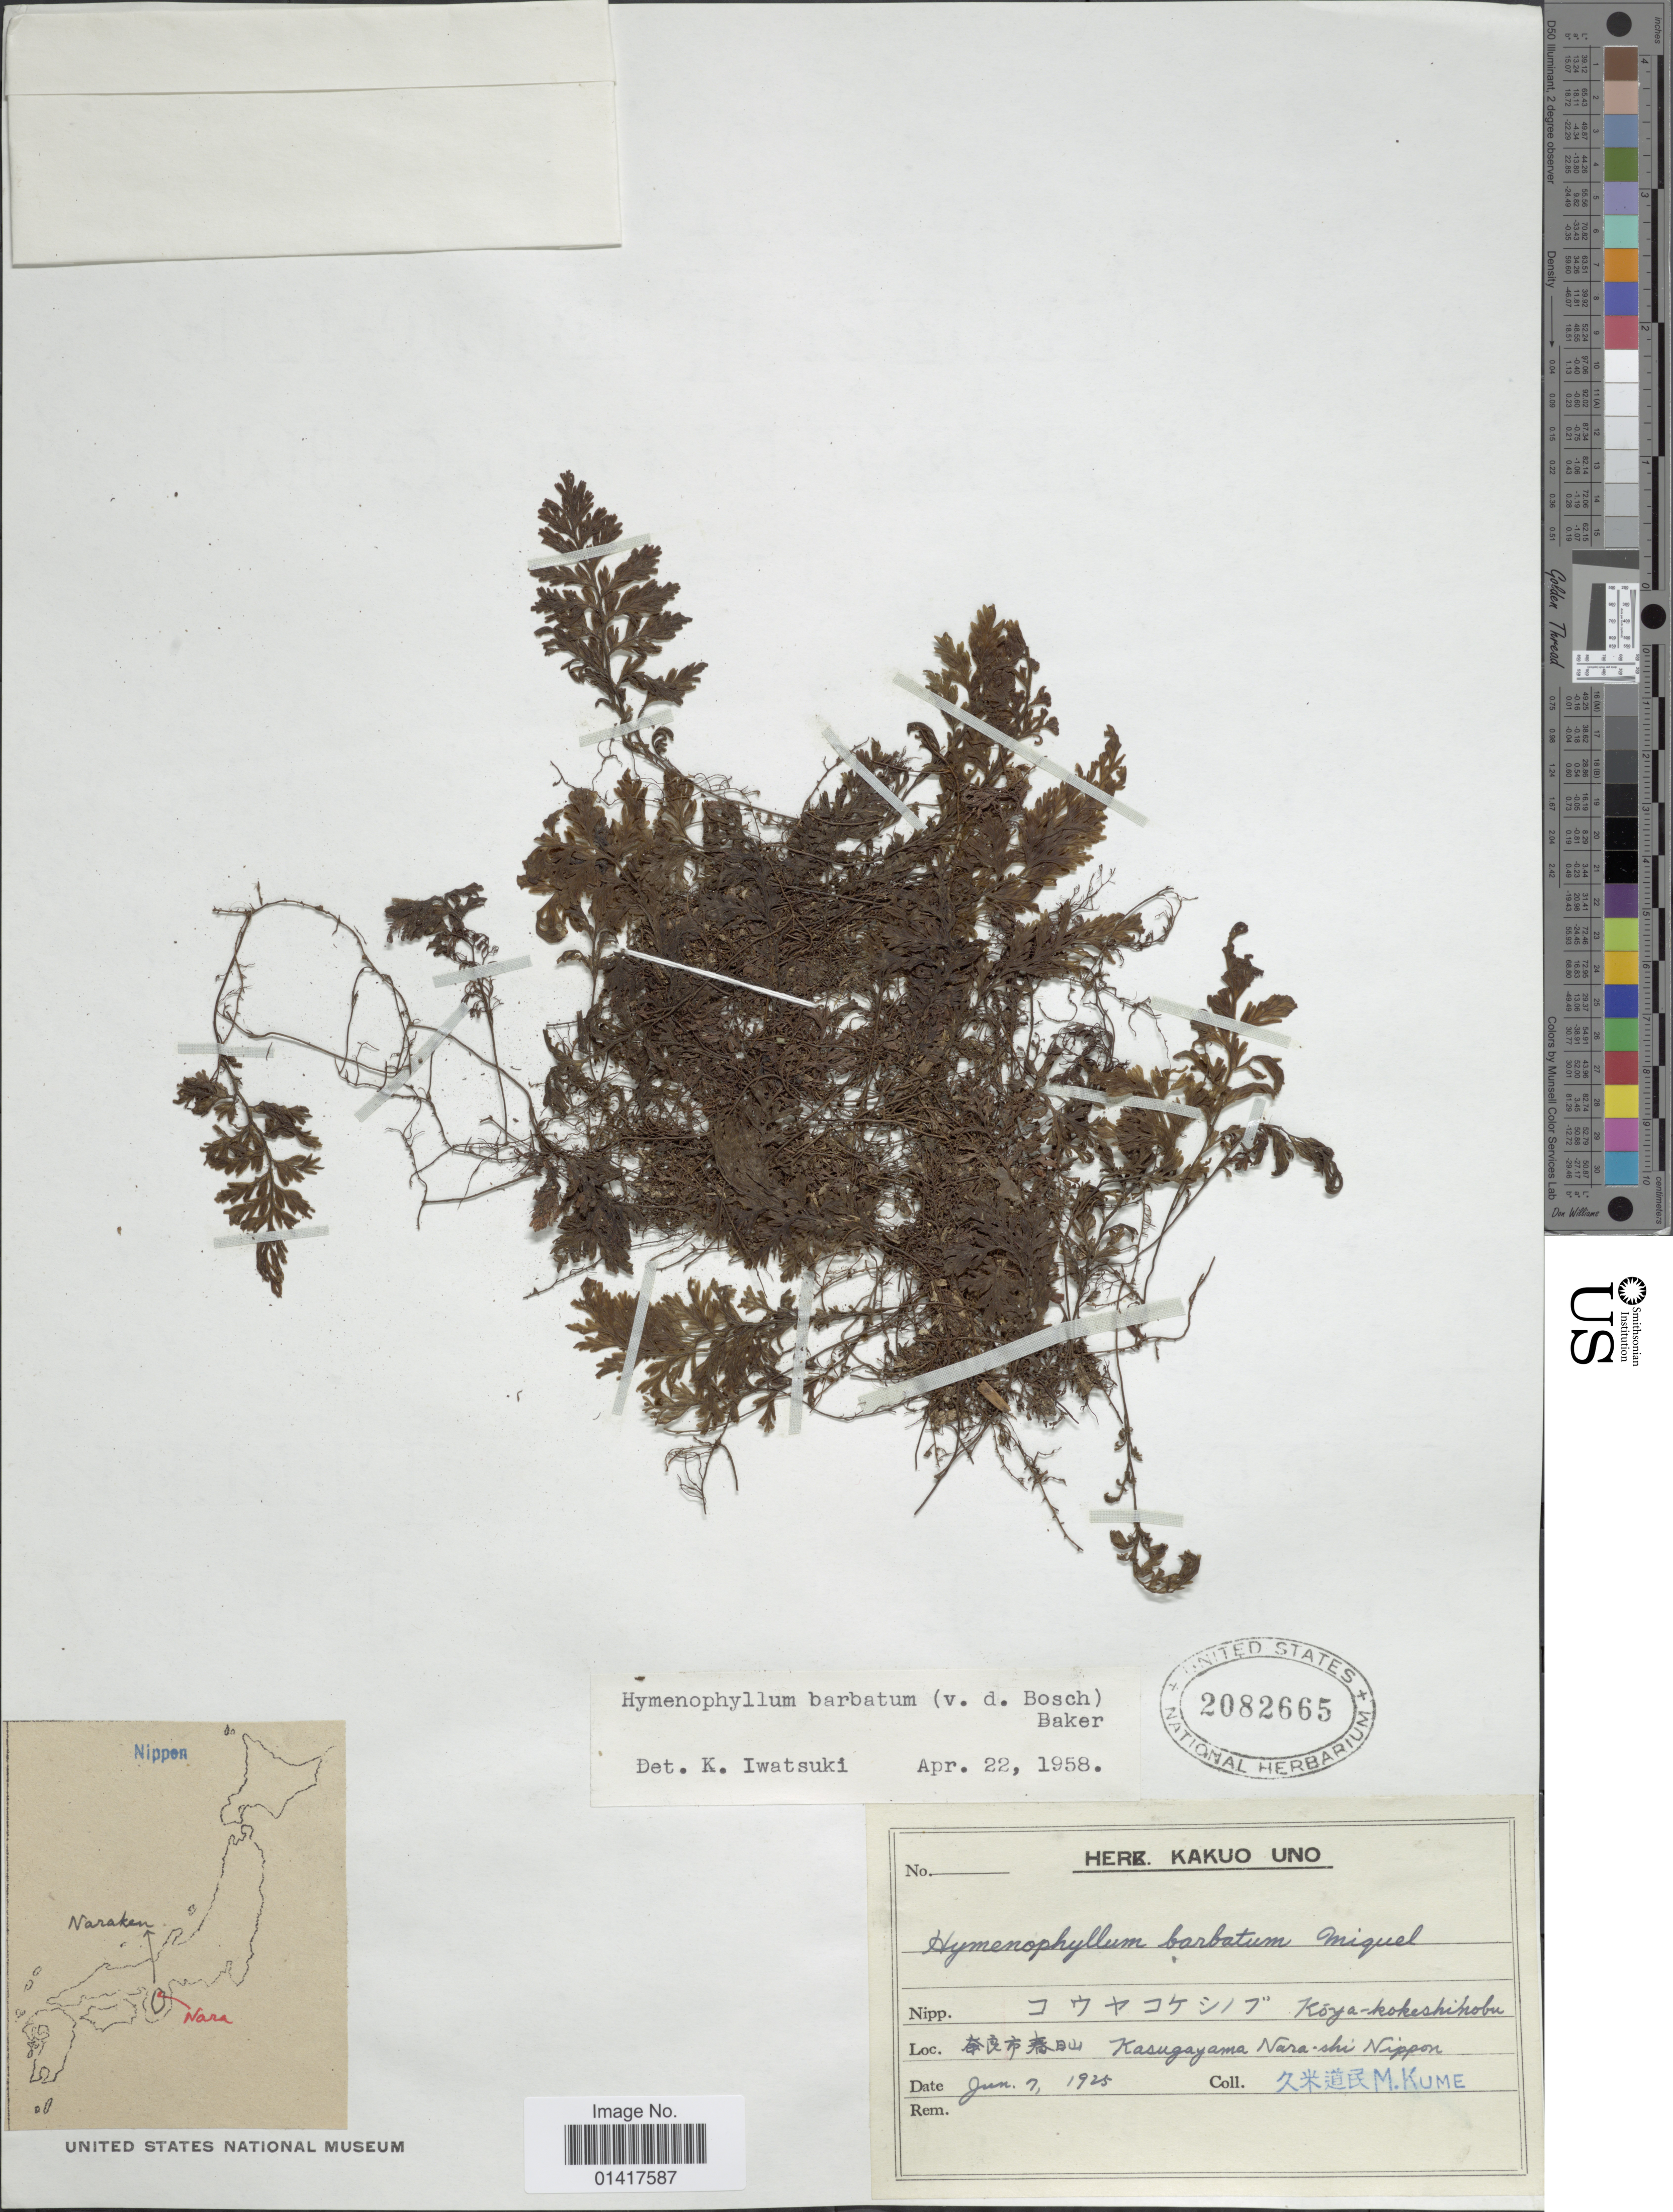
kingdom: Plantae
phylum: Tracheophyta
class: Polypodiopsida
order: Hymenophyllales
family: Hymenophyllaceae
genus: Hymenophyllum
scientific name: Hymenophyllum barbatum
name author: (Bosch) Baker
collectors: M. Kume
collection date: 1925-06-07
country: Japan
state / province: Nara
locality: Kasugayama, Nara-shi, Nippon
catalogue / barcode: US 2082665